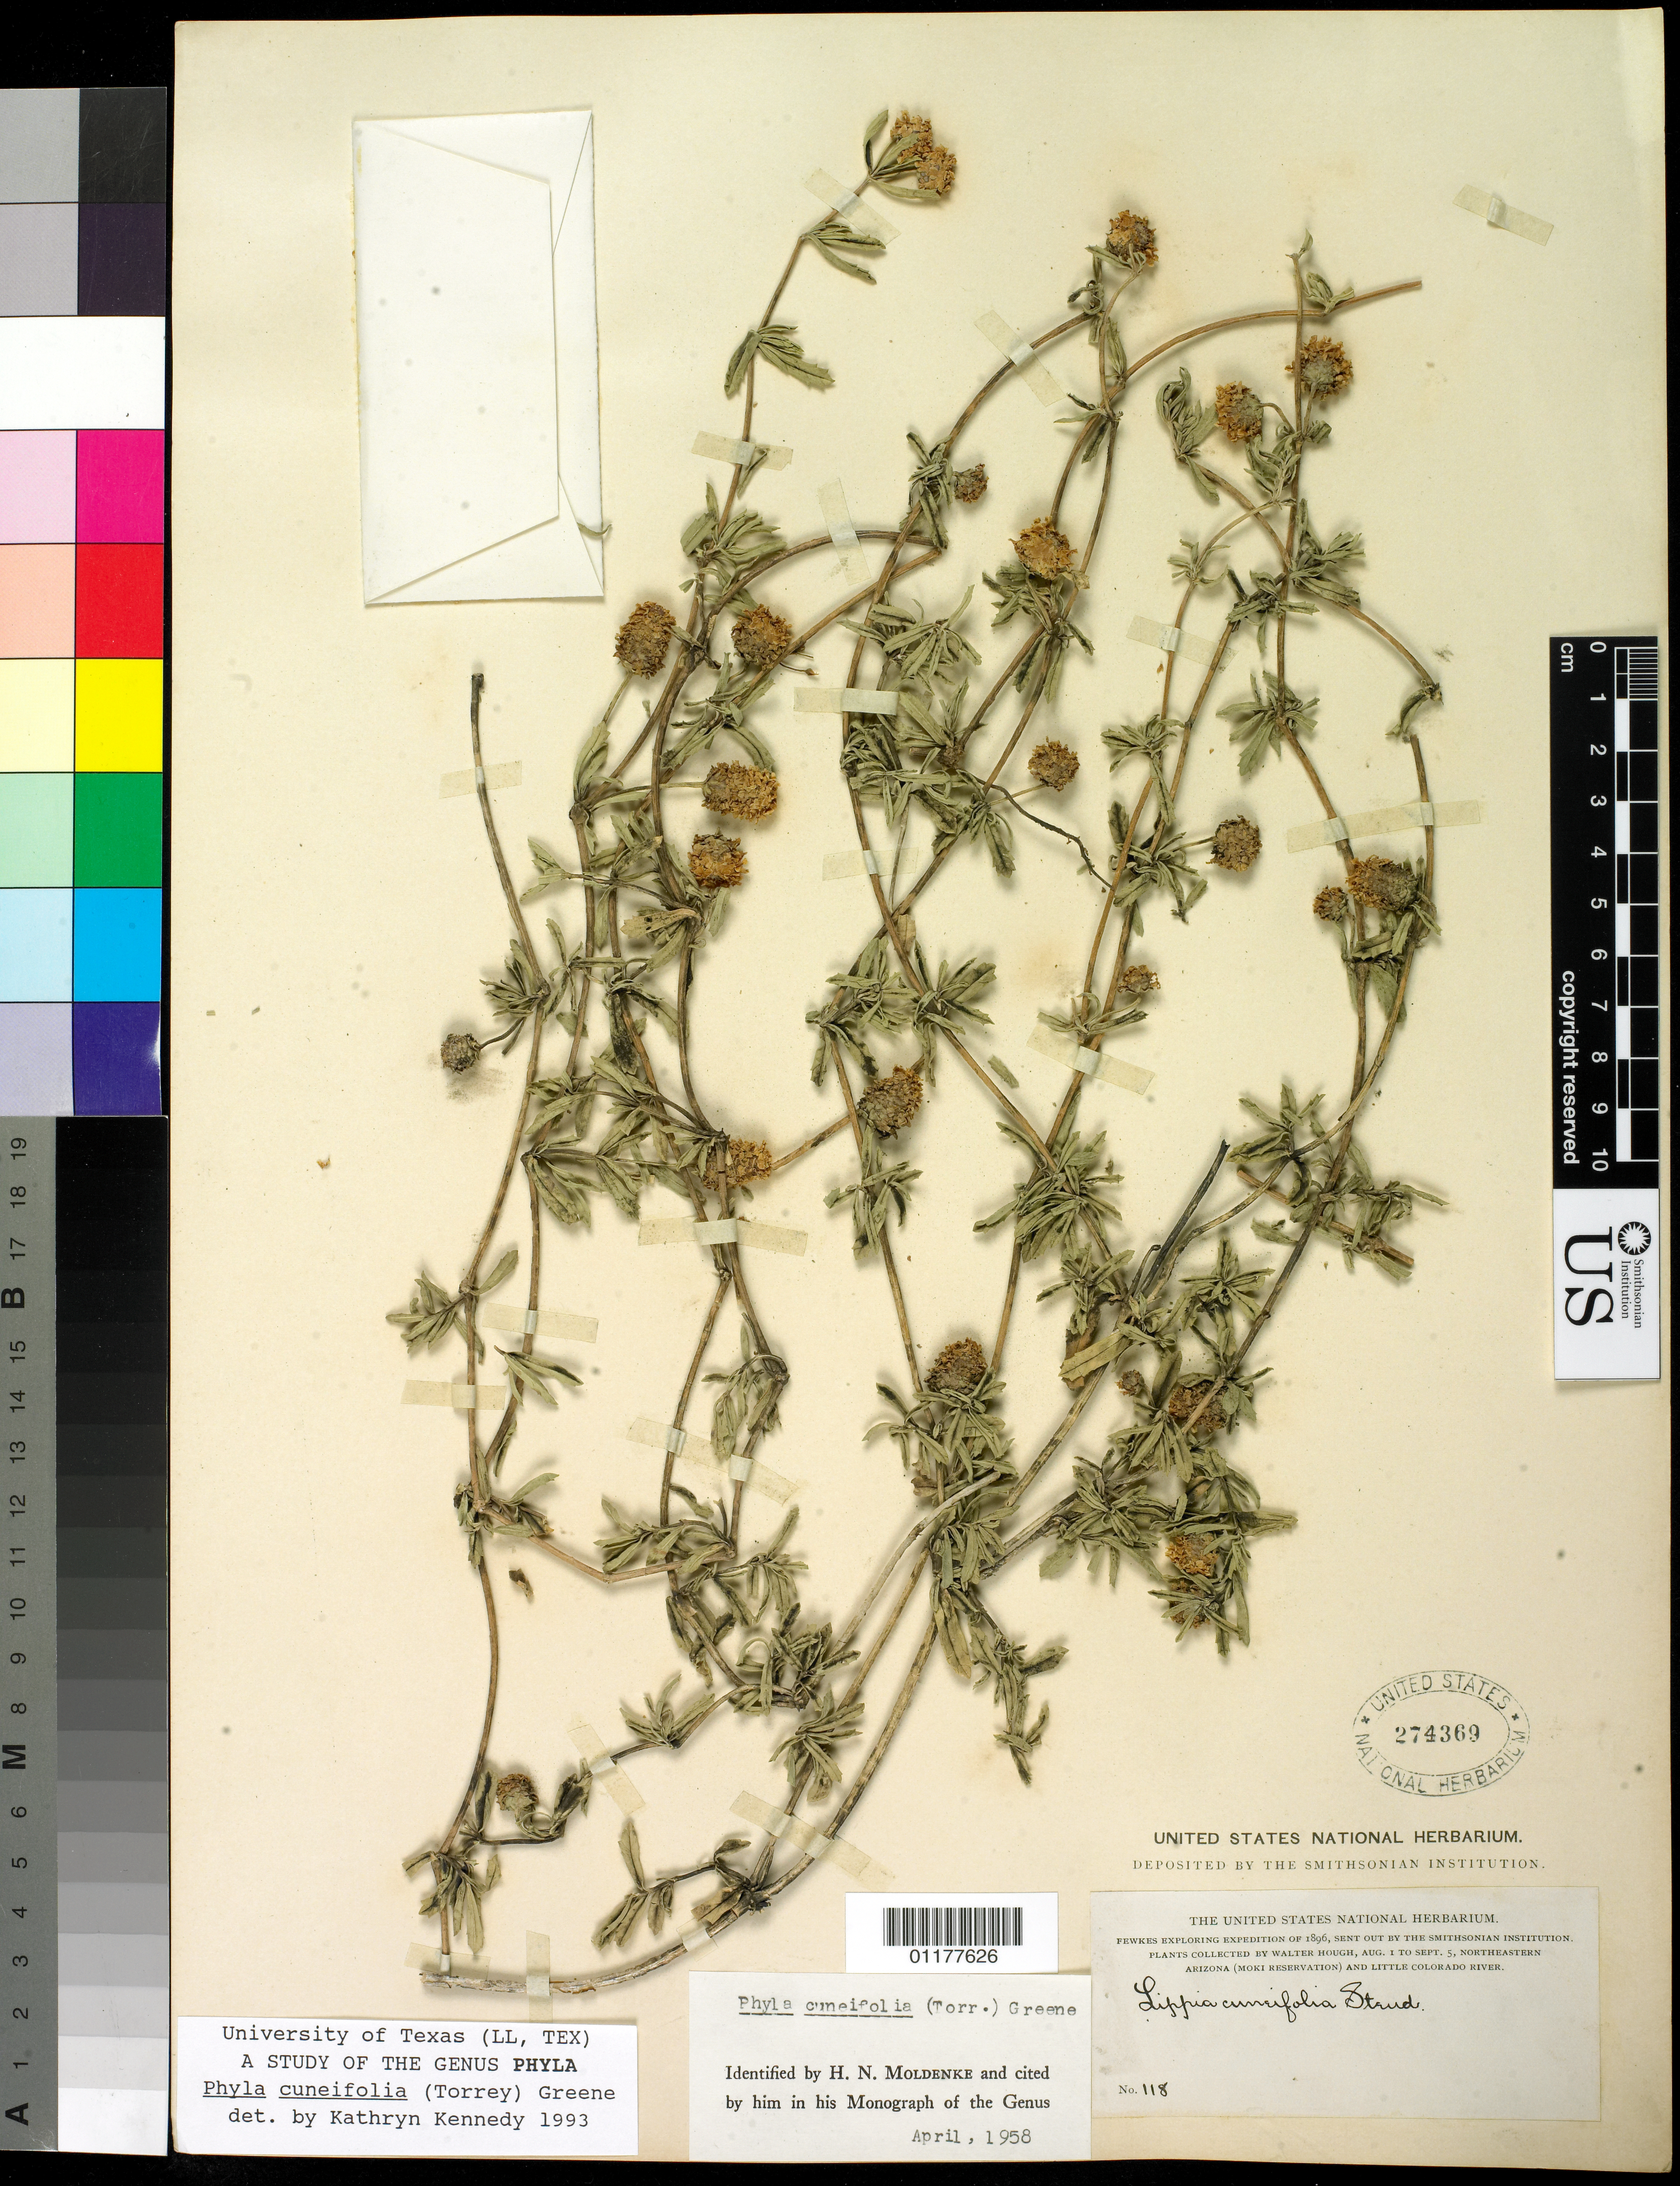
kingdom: Plantae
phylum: Tracheophyta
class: Magnoliopsida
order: Lamiales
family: Verbenaceae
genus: Phyla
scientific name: Phyla cuneifolia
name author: (Torr.) Greene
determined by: Kennedy, K.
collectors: W. Hough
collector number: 118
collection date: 1896-08-01/1896-09-05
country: United States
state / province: Arizona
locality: Moki Reservation and Little Colorado River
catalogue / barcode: US 274369